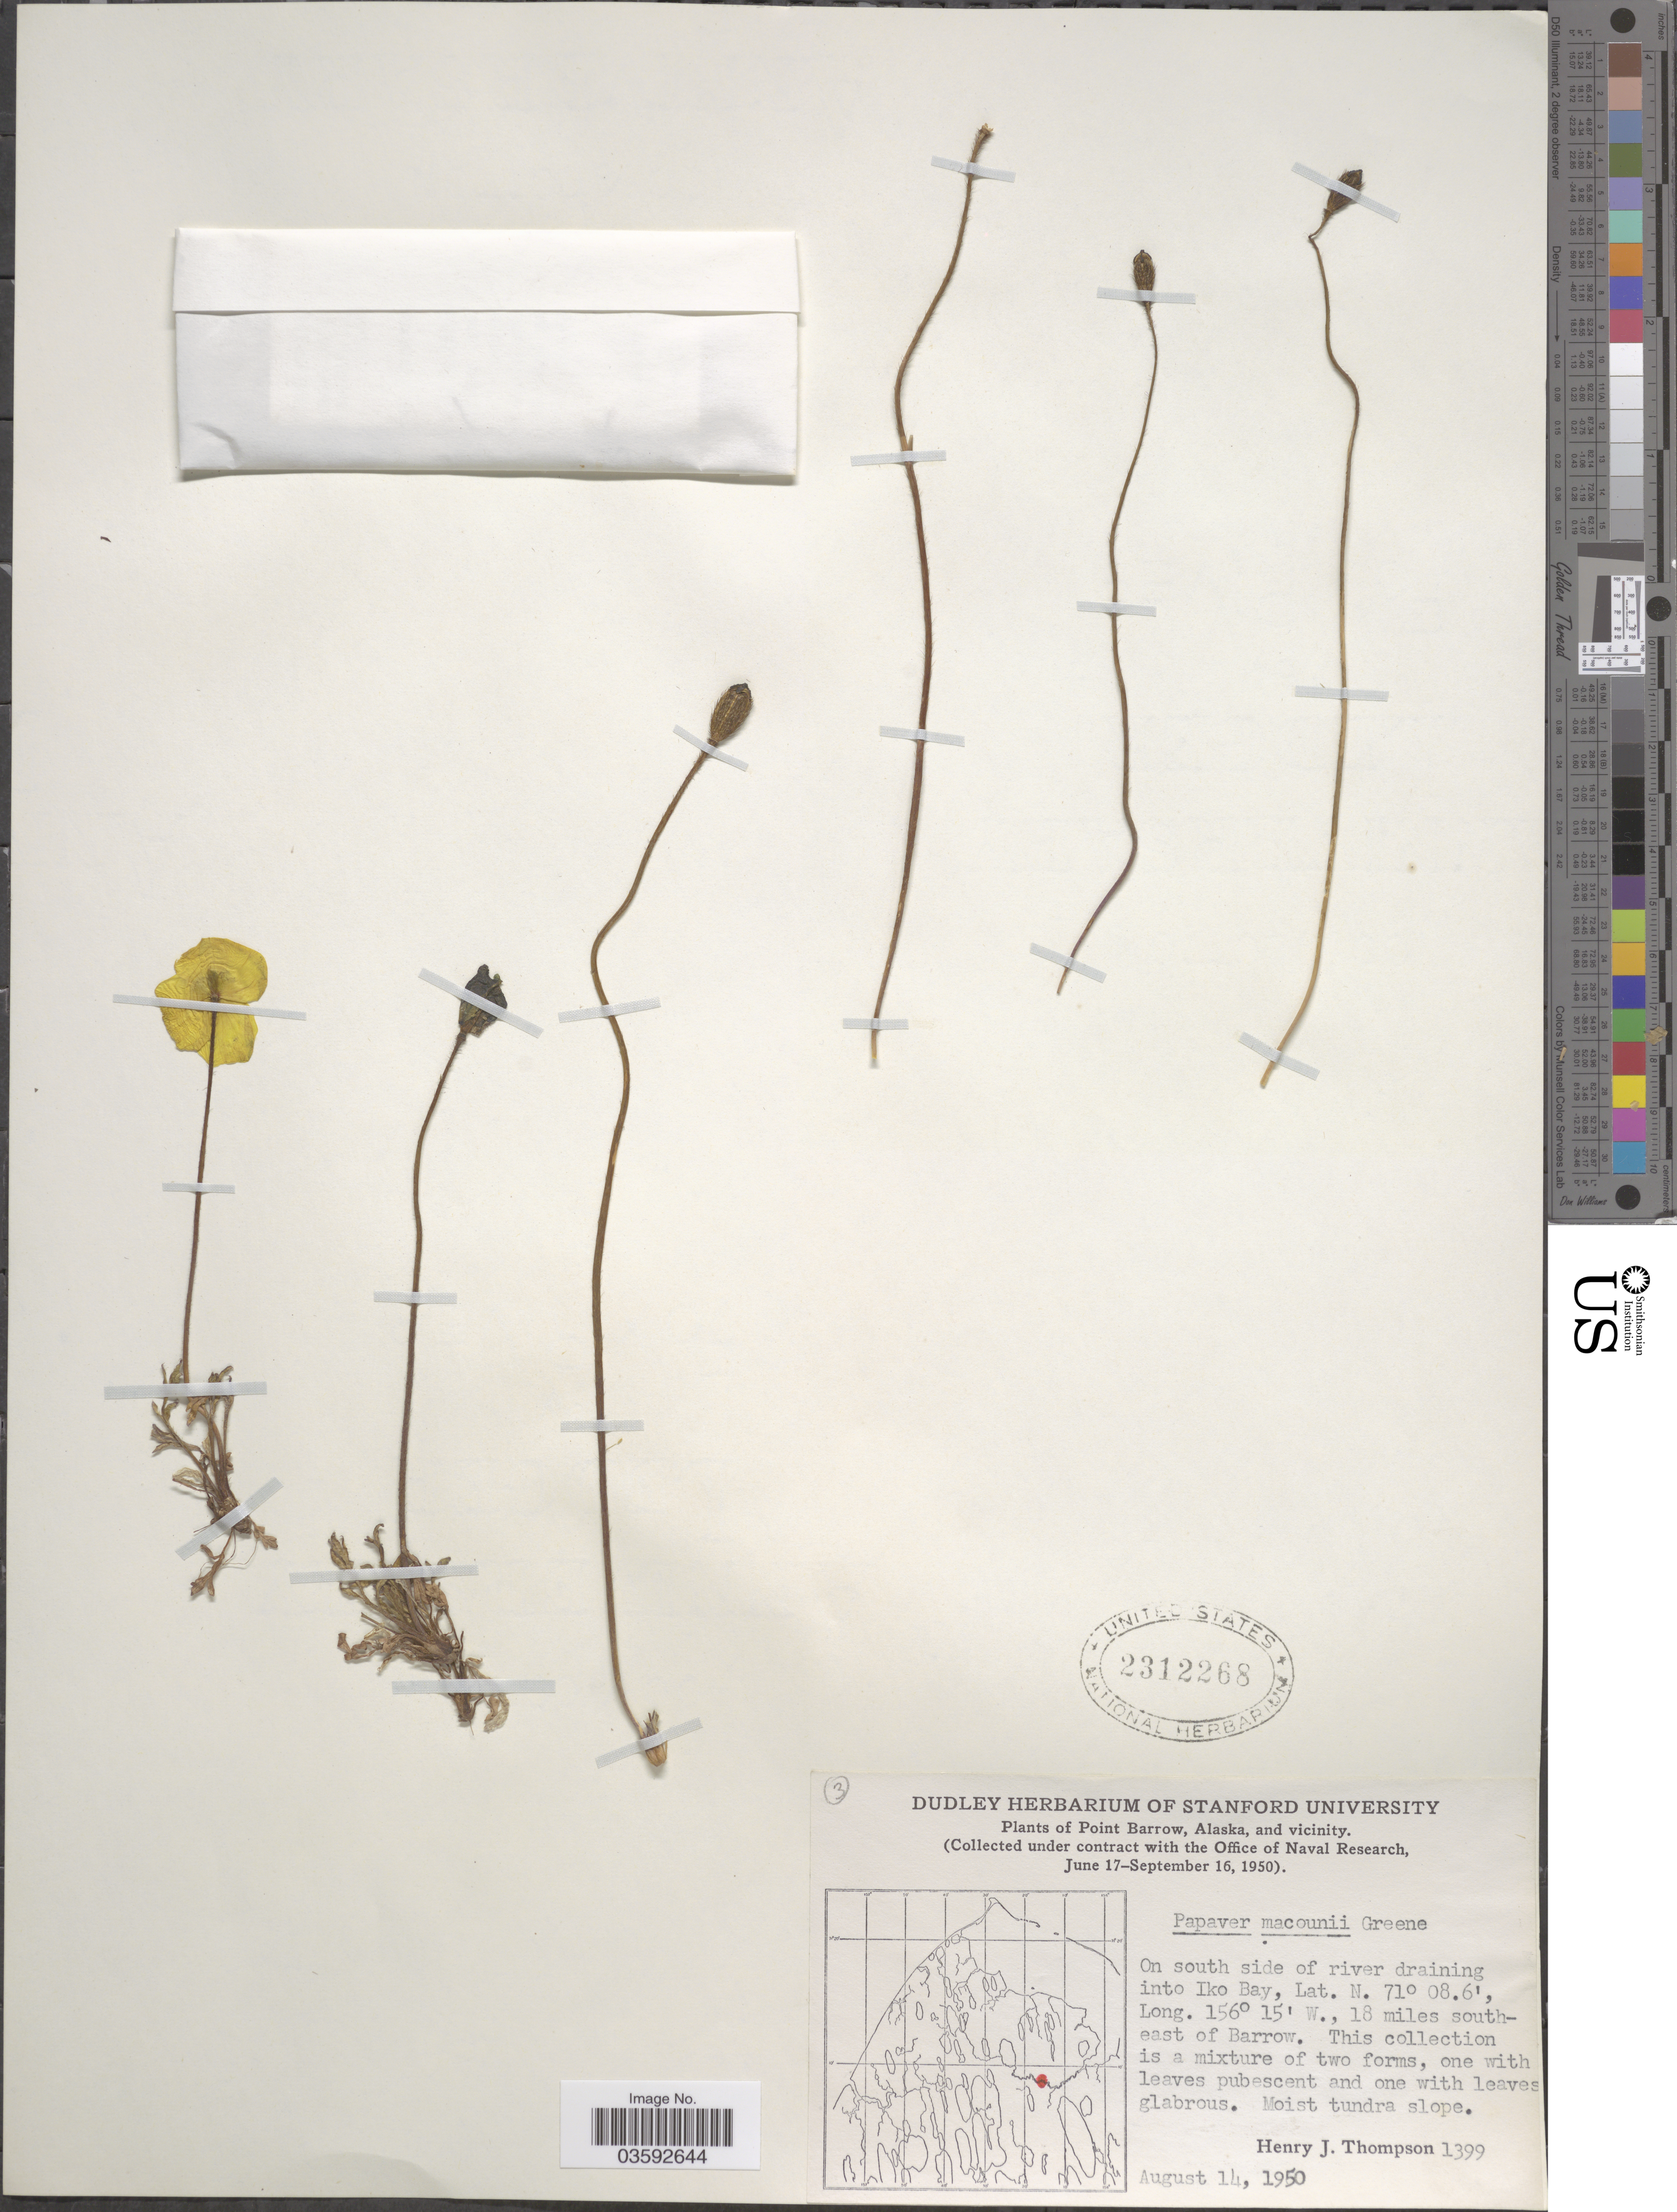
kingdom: Plantae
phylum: Tracheophyta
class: Magnoliopsida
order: Ranunculales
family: Papaveraceae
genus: Papaver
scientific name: Papaver macounii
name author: Greene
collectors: H. J. Thompson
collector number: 1399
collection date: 1950-08-14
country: United States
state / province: Alaska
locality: Point Barrow, and vicinity. On south side of river draining into Iko Bay, 18 miles southeast of Barrow.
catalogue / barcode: US 2312268